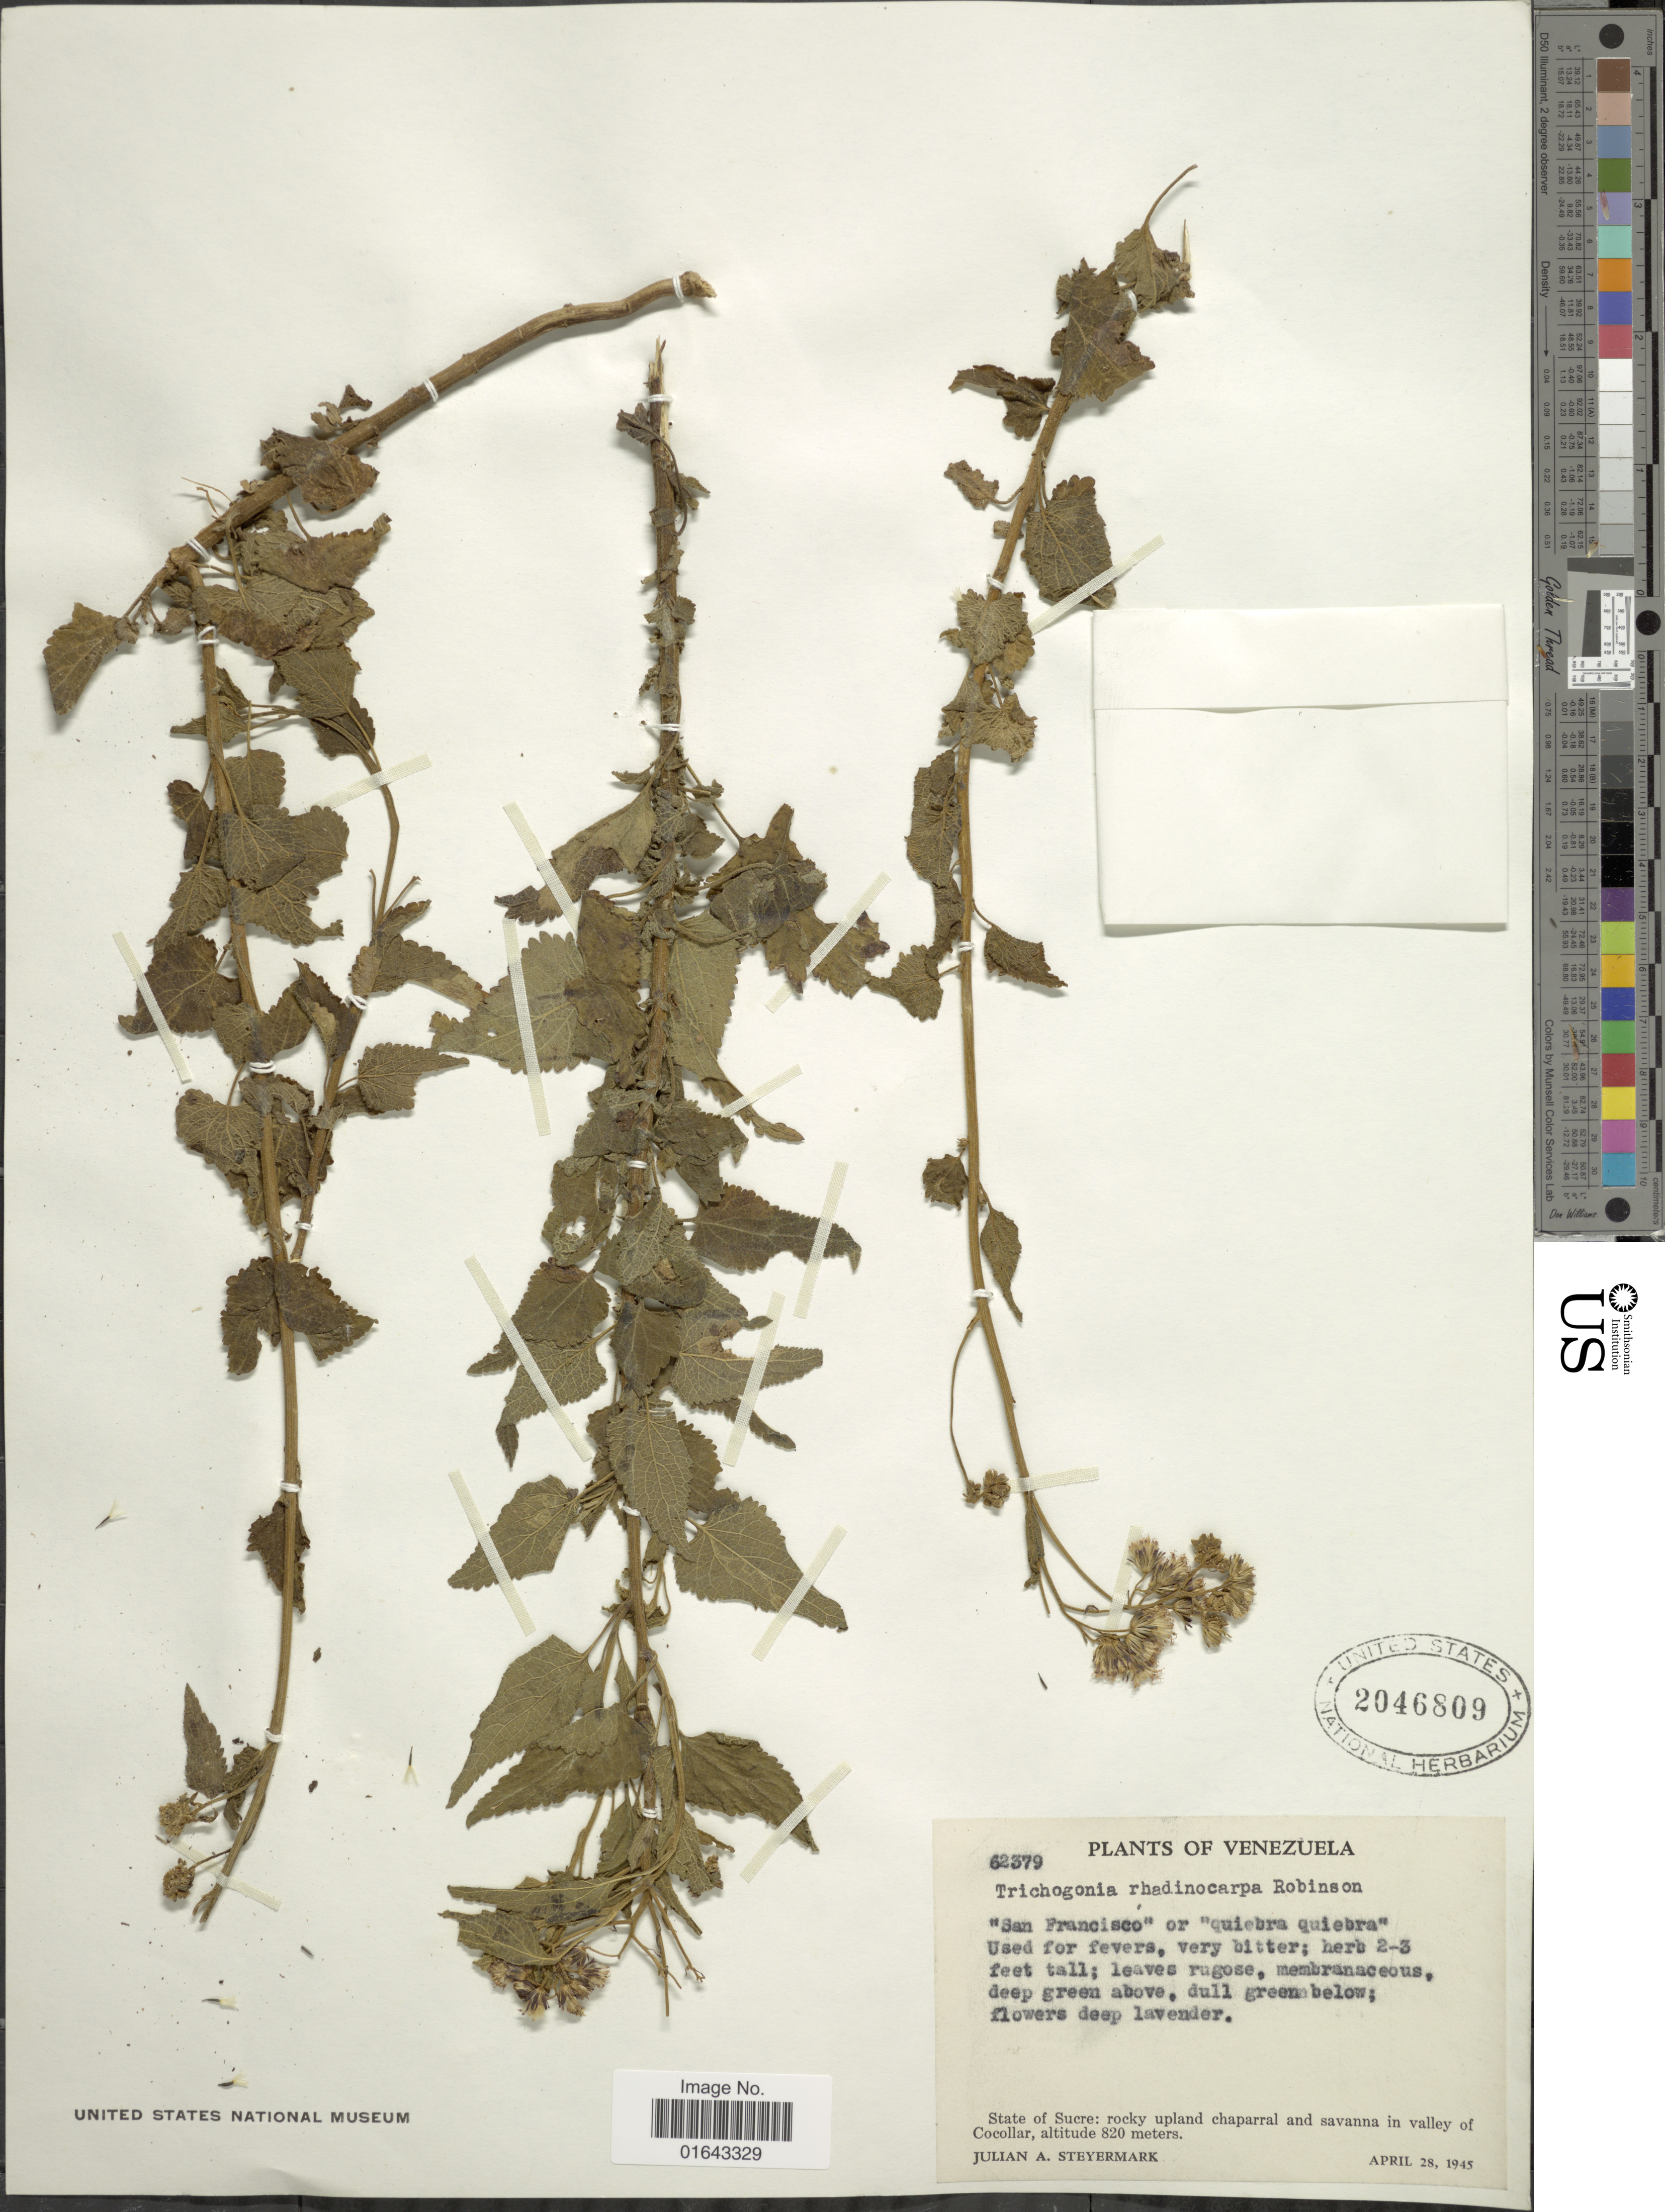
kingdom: Plantae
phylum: Tracheophyta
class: Magnoliopsida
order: Asterales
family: Asteraceae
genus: Trichogonia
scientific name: Trichogonia rhadinocarpa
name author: B.L. Rob.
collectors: J. Steyermark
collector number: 62379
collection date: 1945-04-28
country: Venezuela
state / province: Sucre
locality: State of Sucre: rocky upland chaparral and savanna in valley of Cocollar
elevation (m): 820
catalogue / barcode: US 2046809